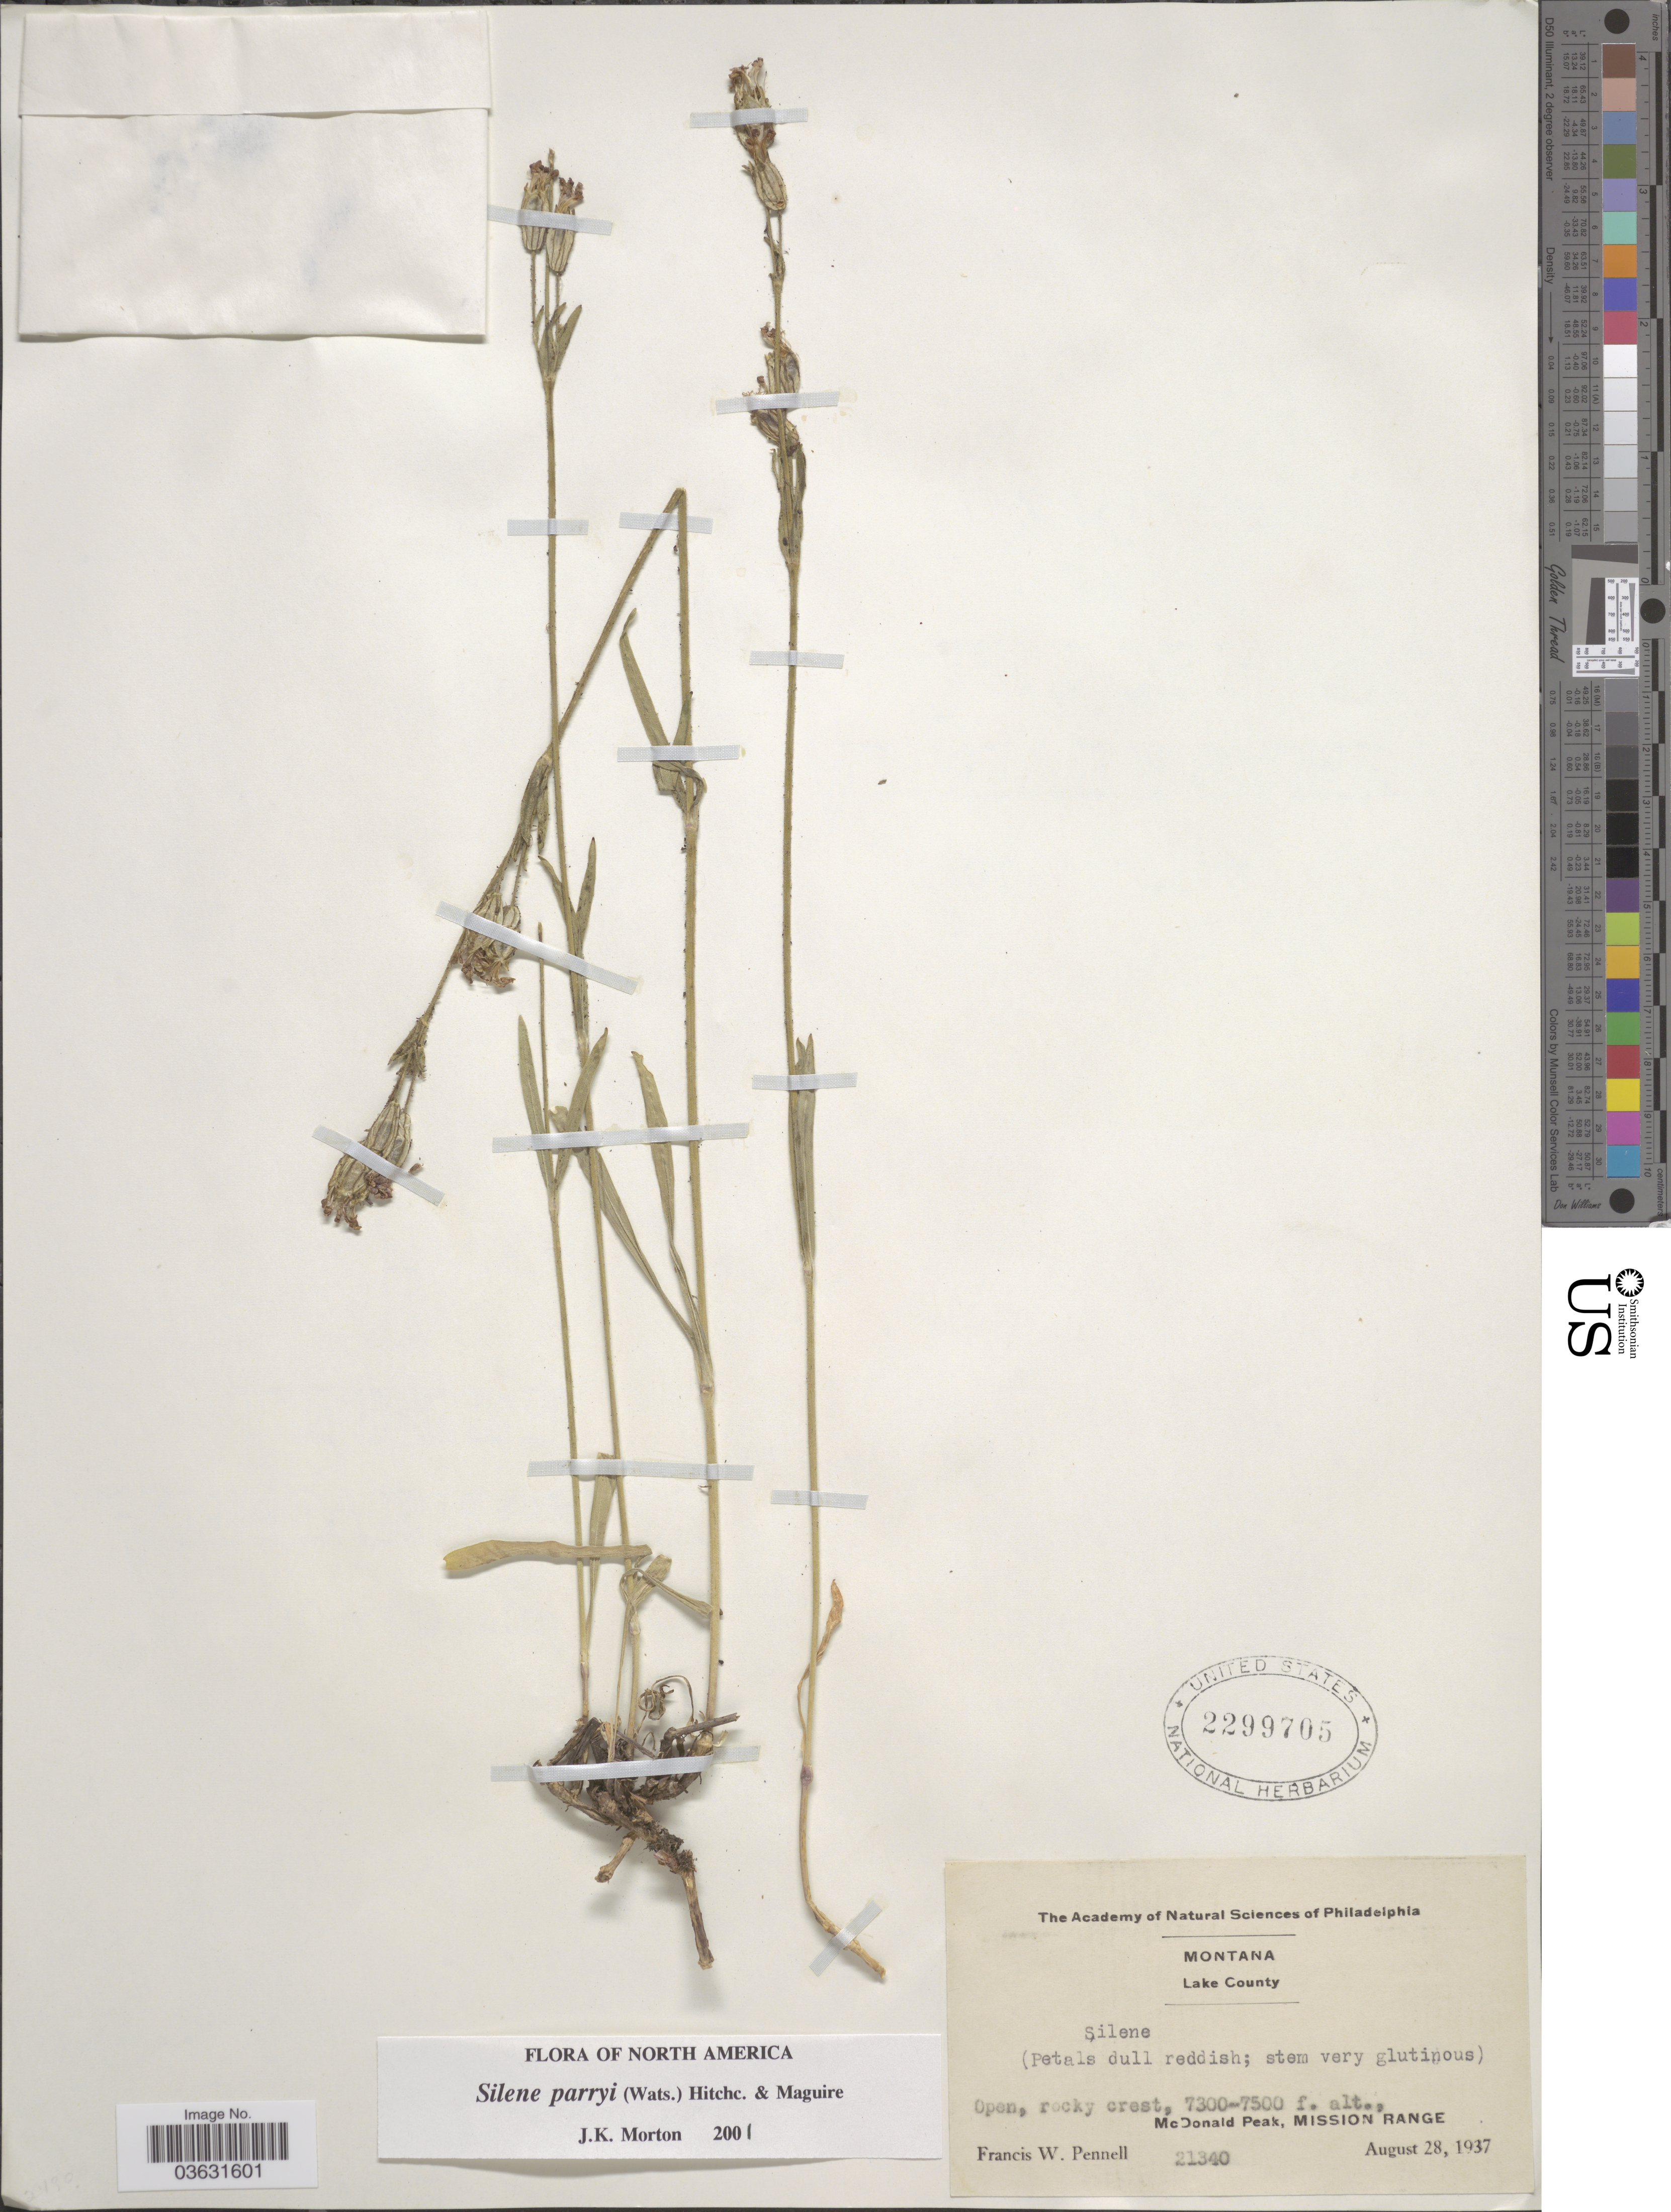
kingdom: Plantae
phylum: Tracheophyta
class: Magnoliopsida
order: Caryophyllales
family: Caryophyllaceae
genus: Silene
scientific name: Silene parryi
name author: (S. Watson) C.L. Hitchc. & Maguire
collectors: F. W. Pennell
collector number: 21340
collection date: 1937-08-28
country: United States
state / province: Montana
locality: Lake County. McDonald Peak, Mission Range.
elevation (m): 2225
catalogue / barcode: US 2299705